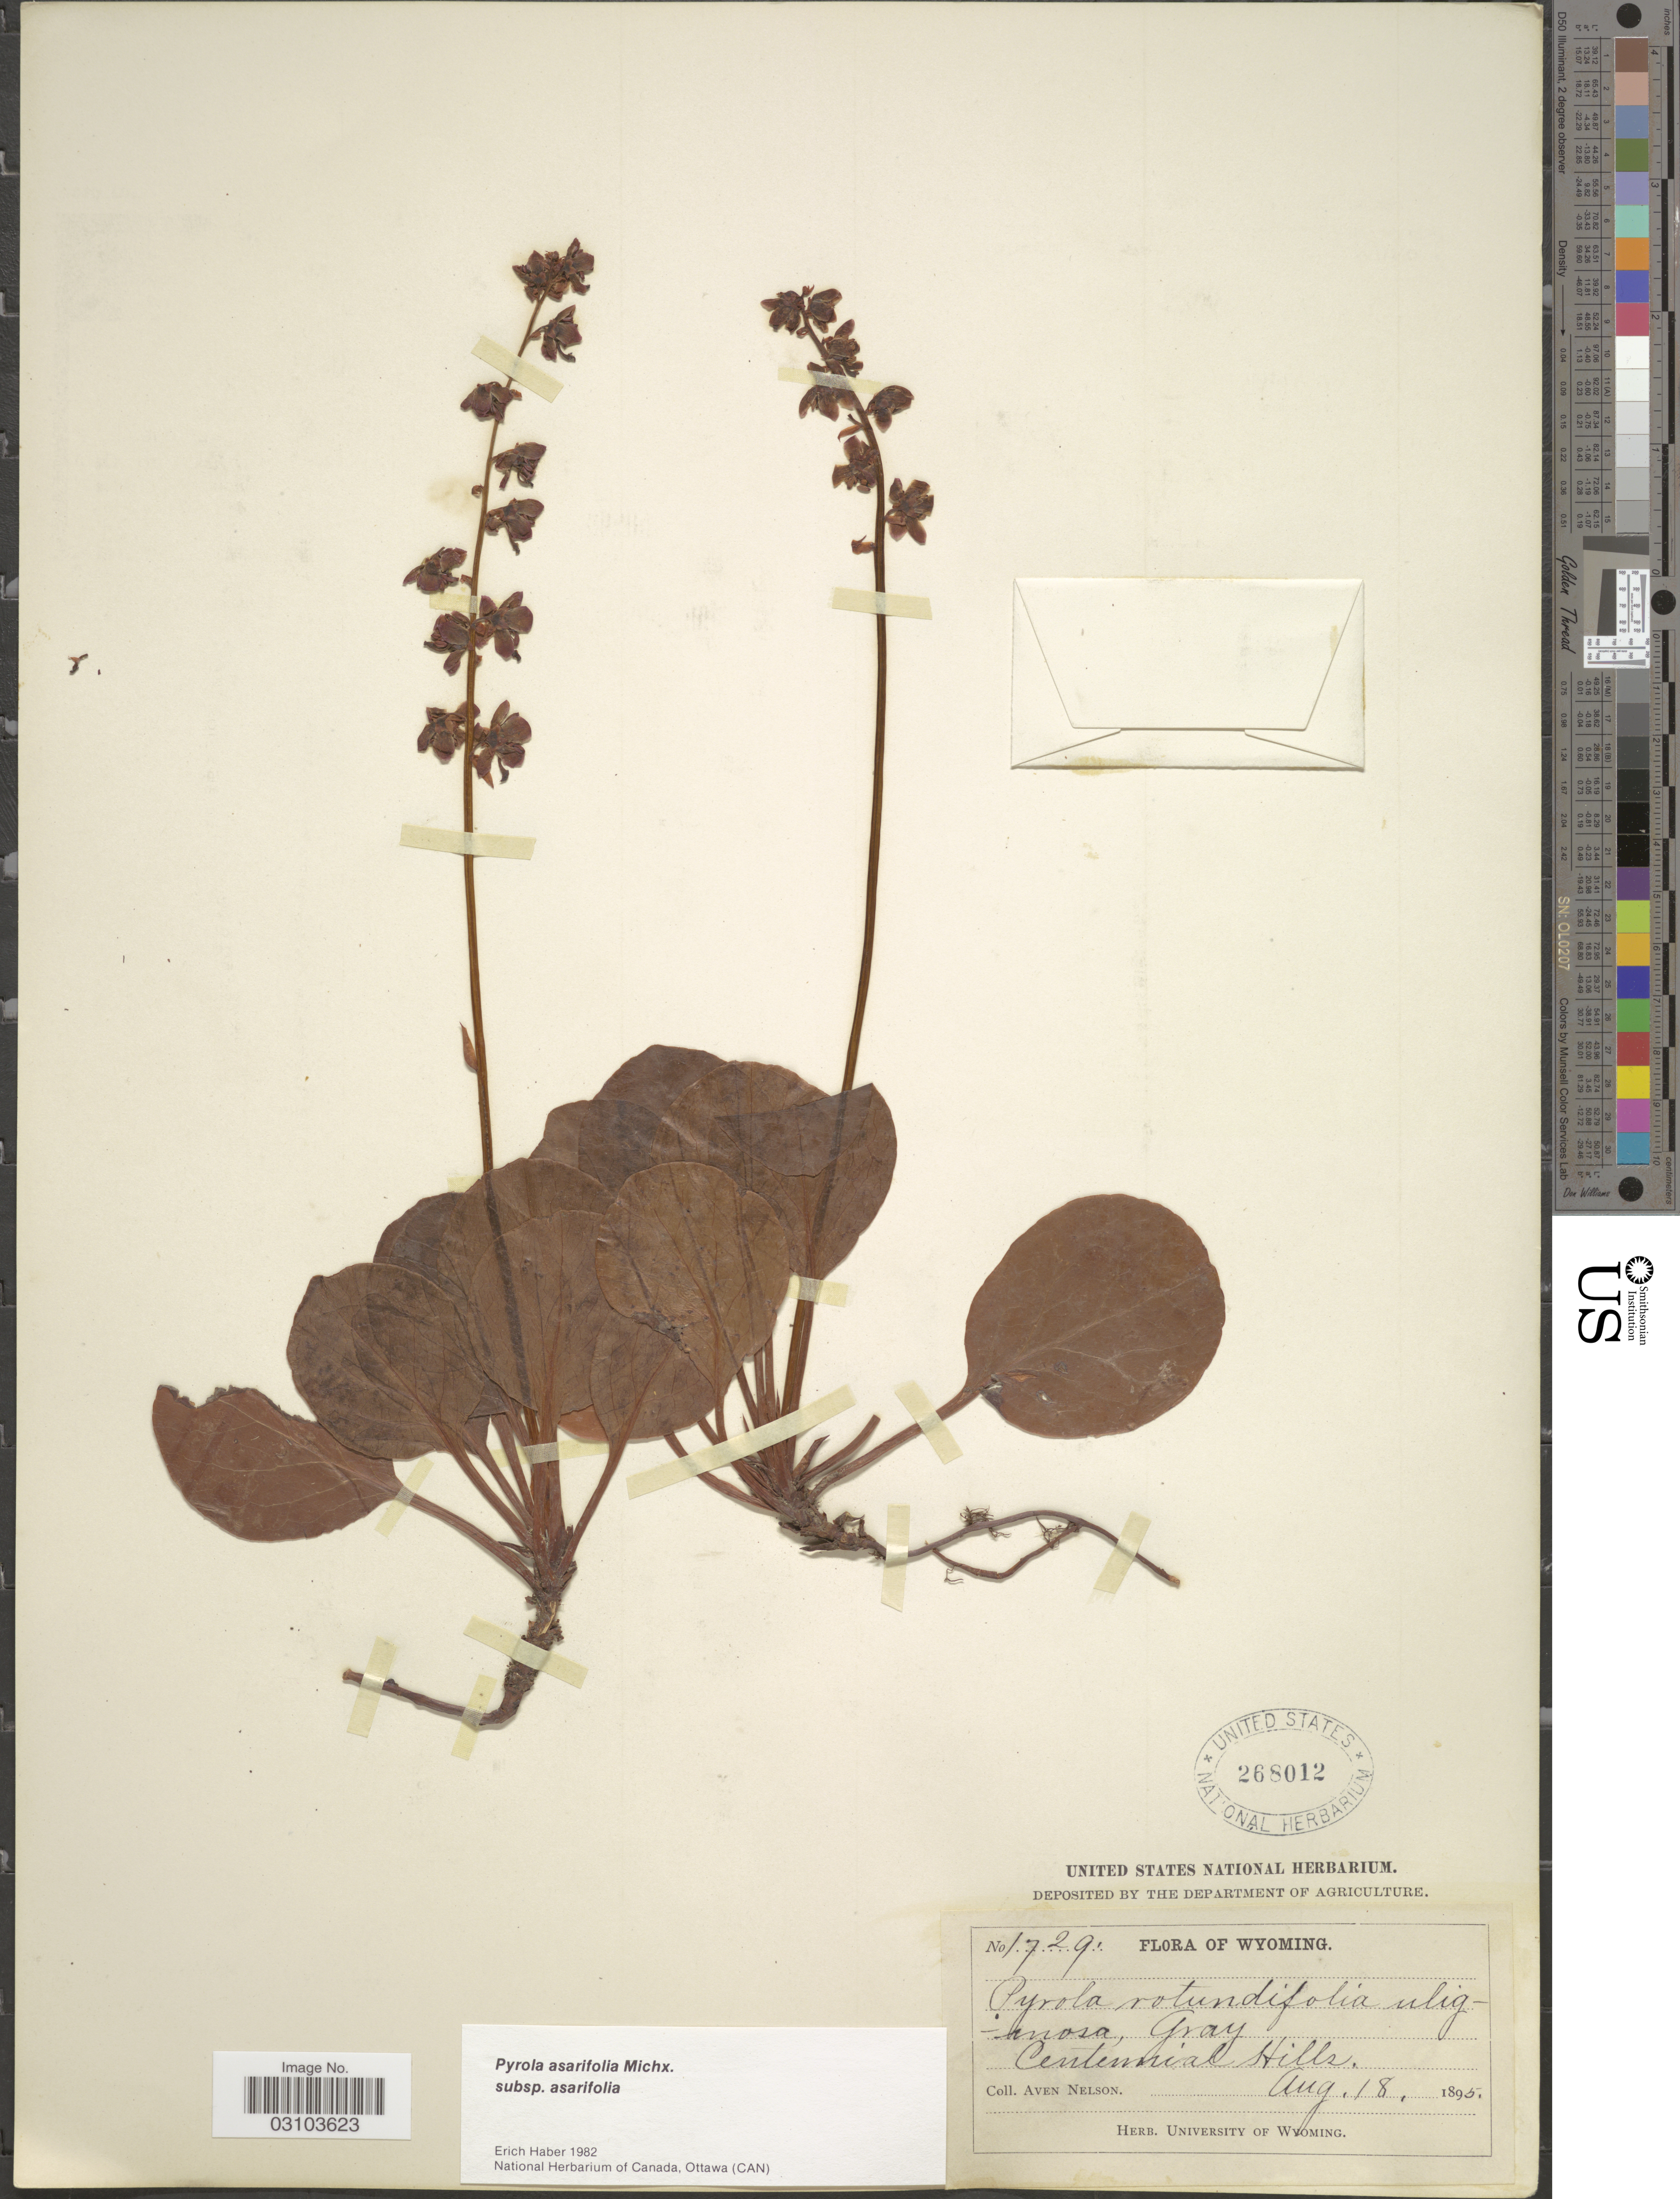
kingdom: Plantae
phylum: Tracheophyta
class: Magnoliopsida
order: Ericales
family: Ericaceae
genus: Pyrola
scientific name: Pyrola asarifolia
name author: Michx.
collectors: A. Nelson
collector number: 1729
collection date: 1895-08-18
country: United States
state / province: Wyoming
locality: Centennial Hills.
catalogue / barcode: US 268012